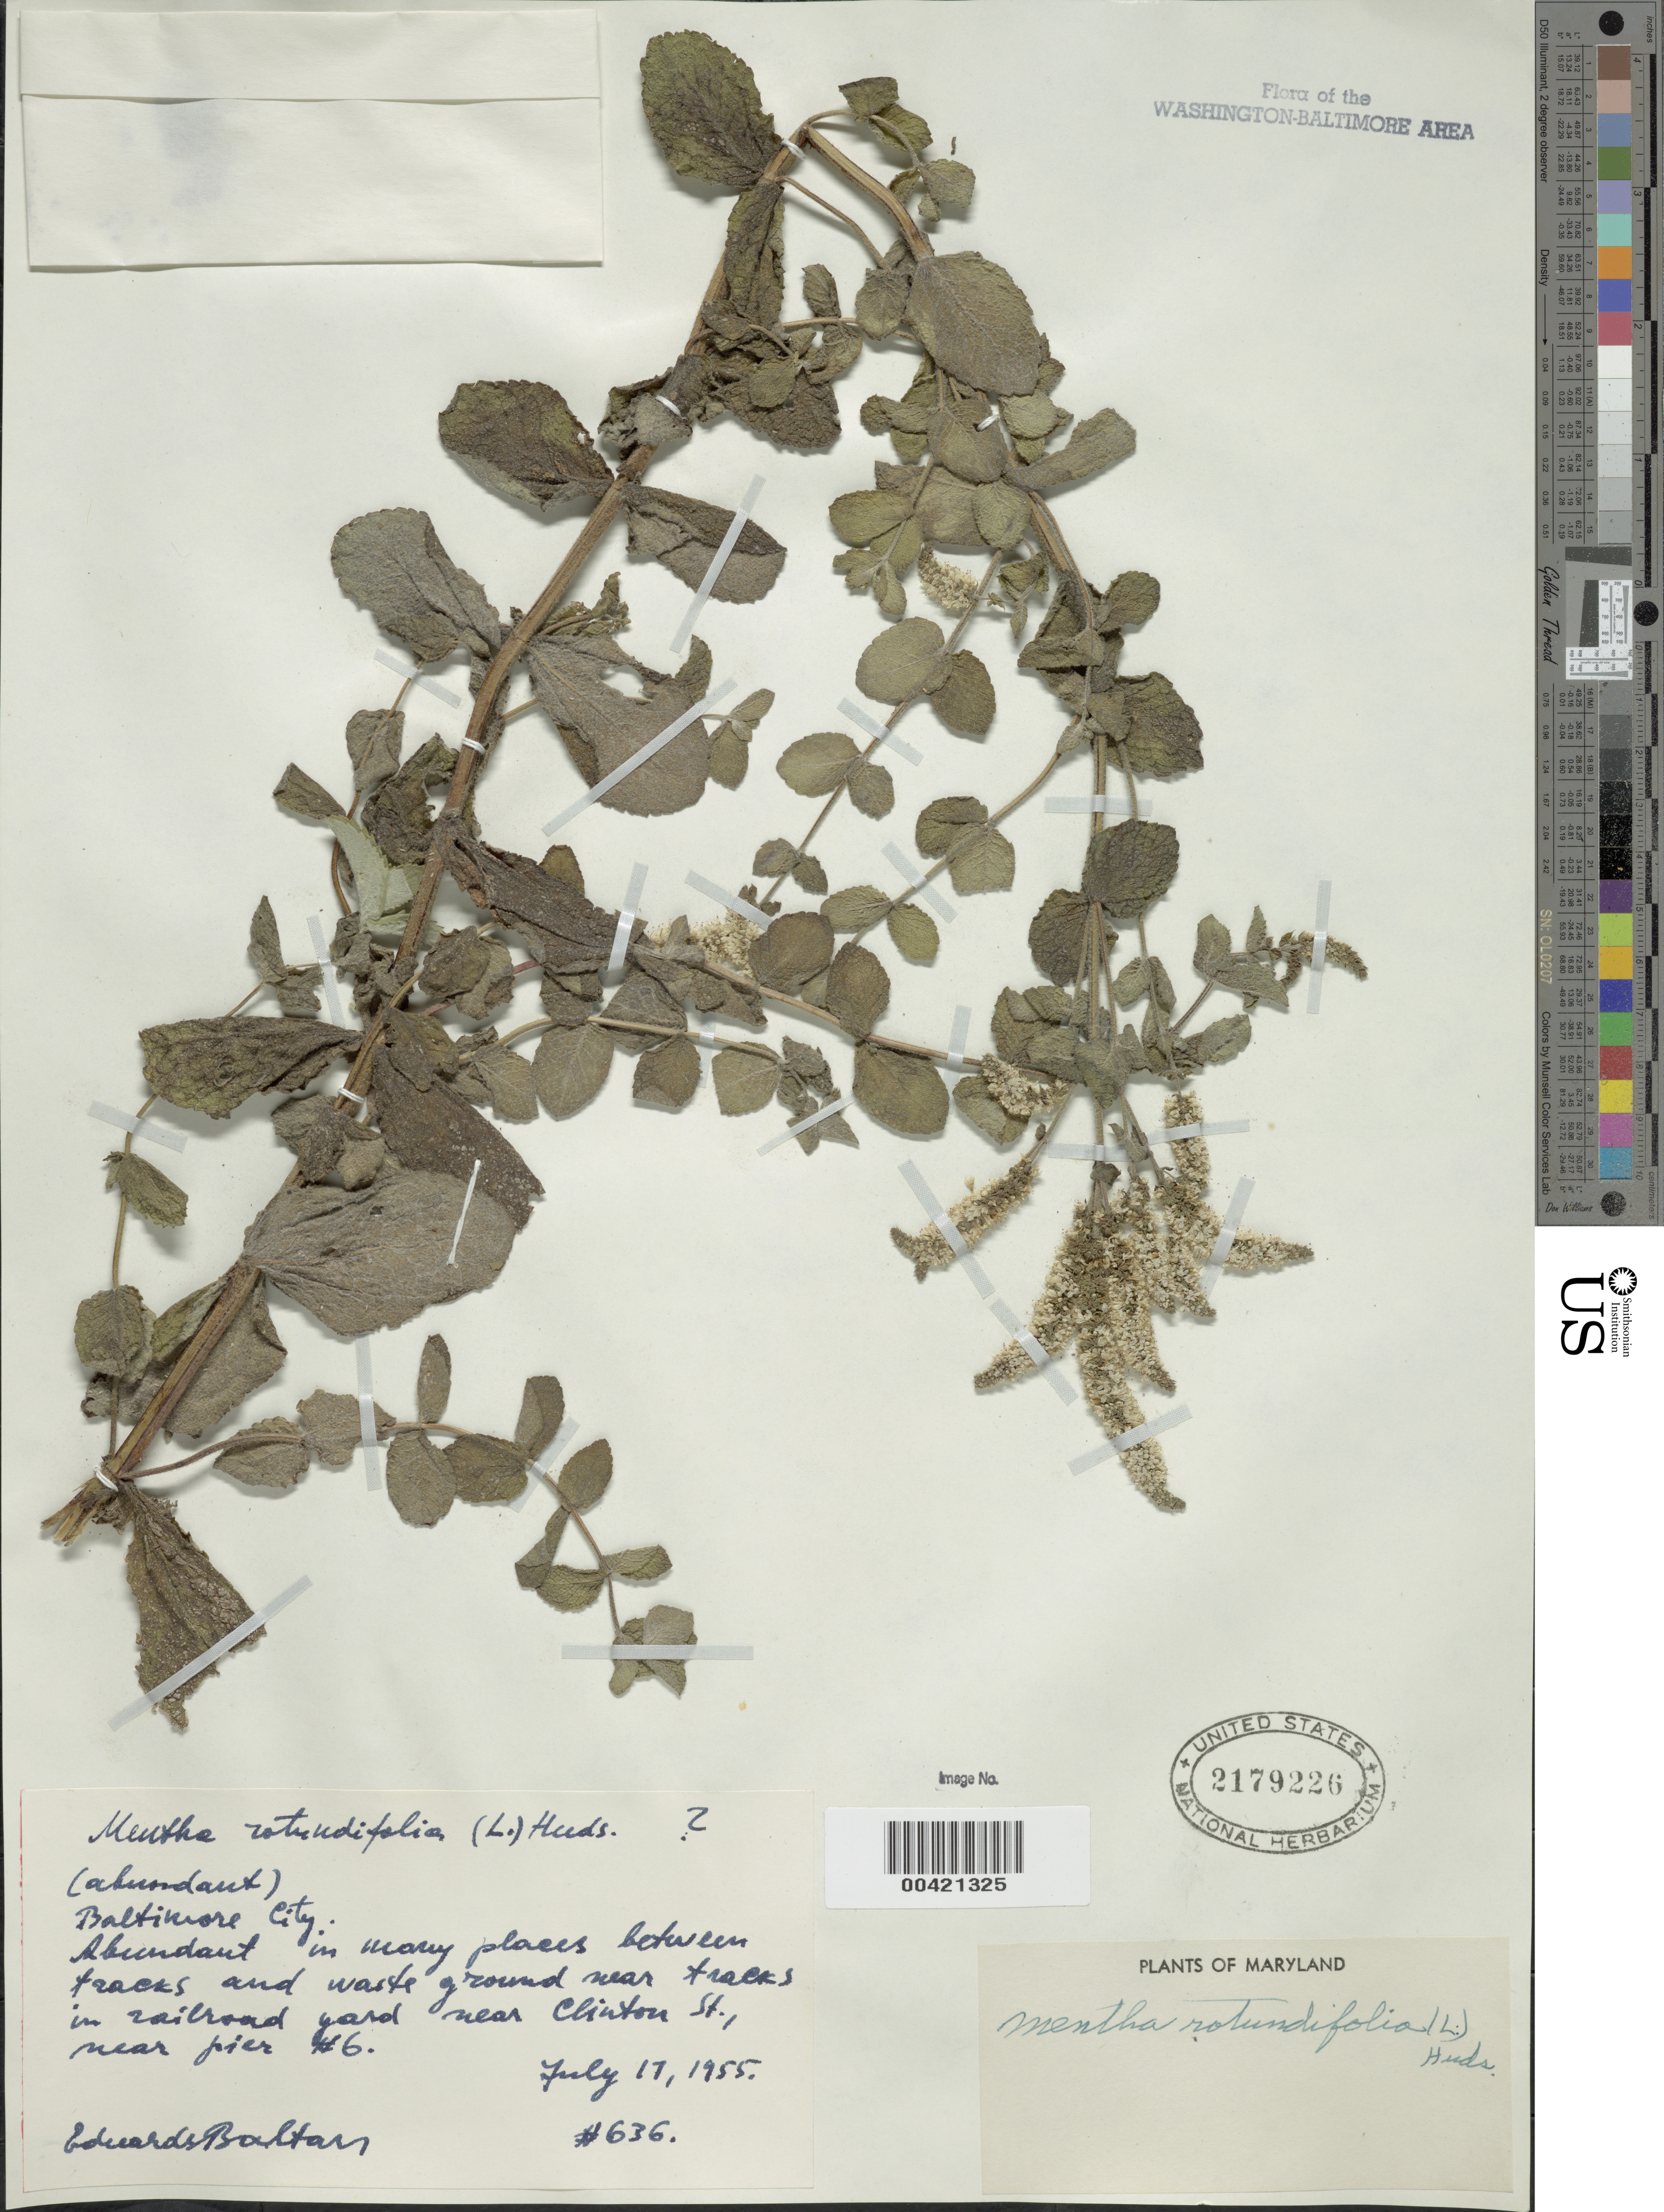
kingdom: Plantae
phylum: Tracheophyta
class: Magnoliopsida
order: Lamiales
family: Lamiaceae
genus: Mentha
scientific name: Mentha rotundifolia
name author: (L.) Huds.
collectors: E. Baltars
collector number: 636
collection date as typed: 17 Jul 1955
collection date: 1955-07-17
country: United States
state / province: Maryland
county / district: City of Baltimore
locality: Baltimore City, near Clinton St. and Pier 6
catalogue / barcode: US 2179226